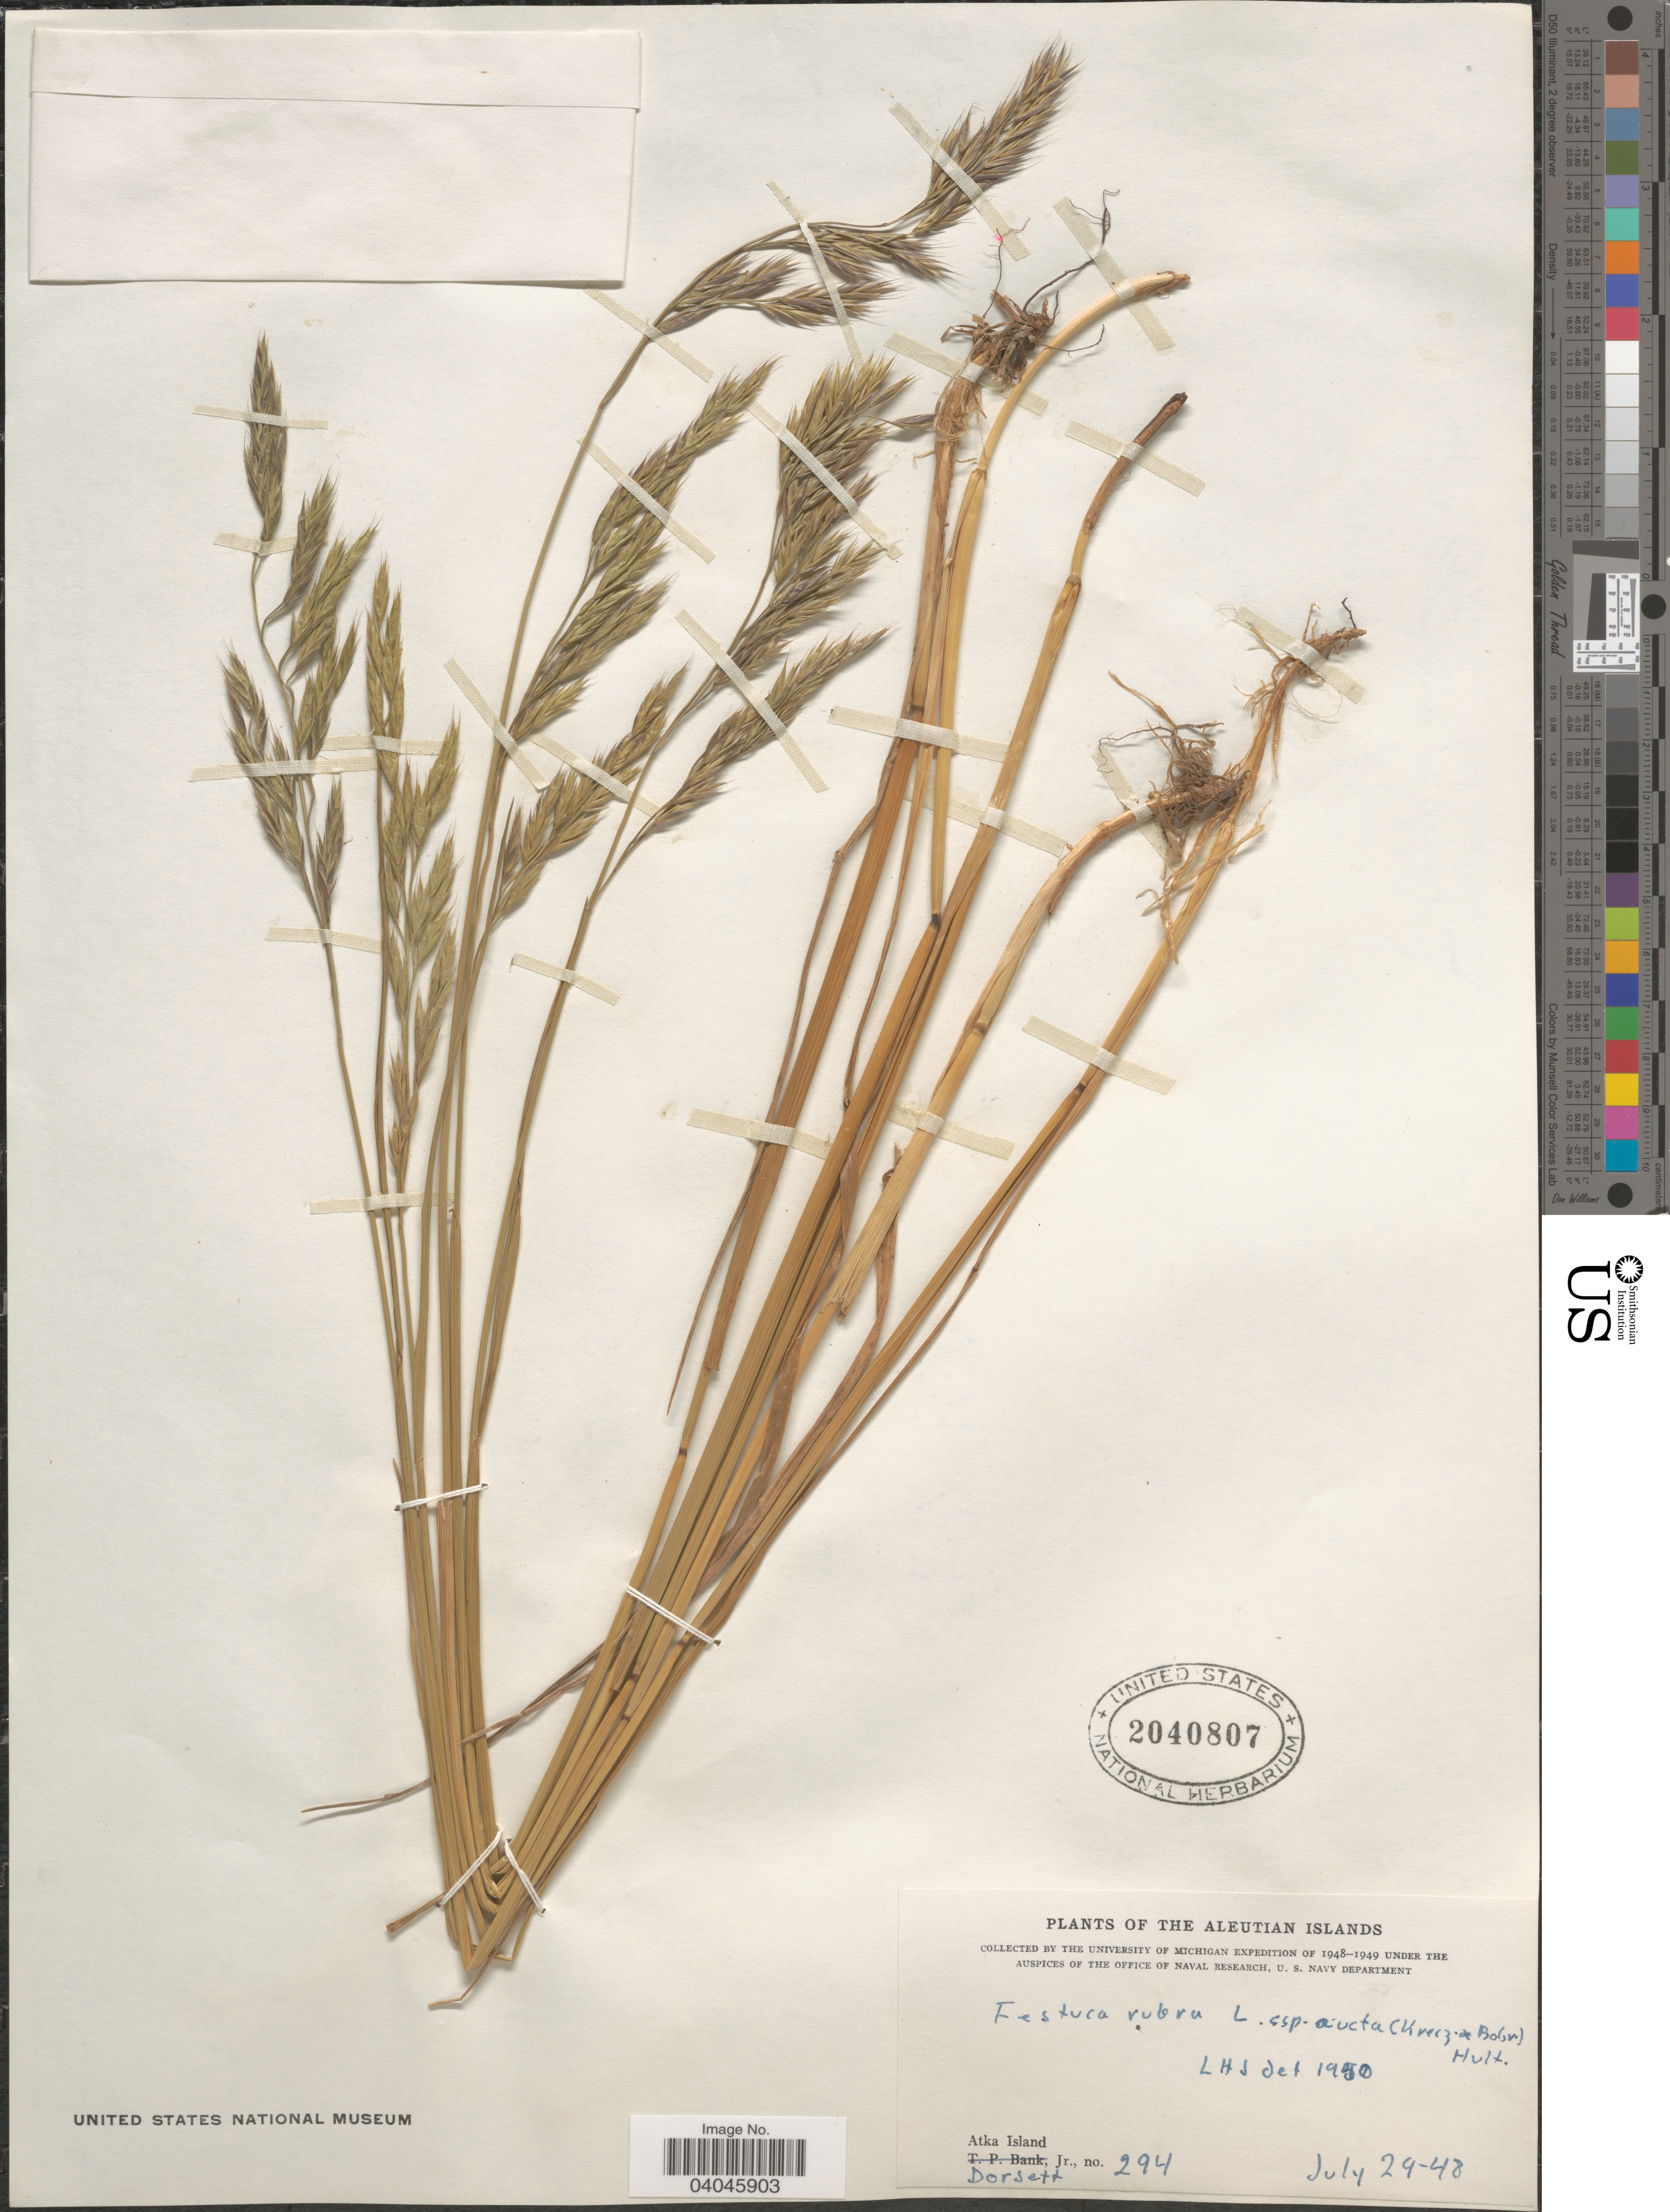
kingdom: Plantae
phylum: Tracheophyta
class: Liliopsida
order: Poales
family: Poaceae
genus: Festuca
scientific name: Festuca rubra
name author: L.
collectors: -- Dorsett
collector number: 294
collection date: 1948-07-29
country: United States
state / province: Alaska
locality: Aleutian Islands. Atka Island.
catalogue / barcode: US 2040807